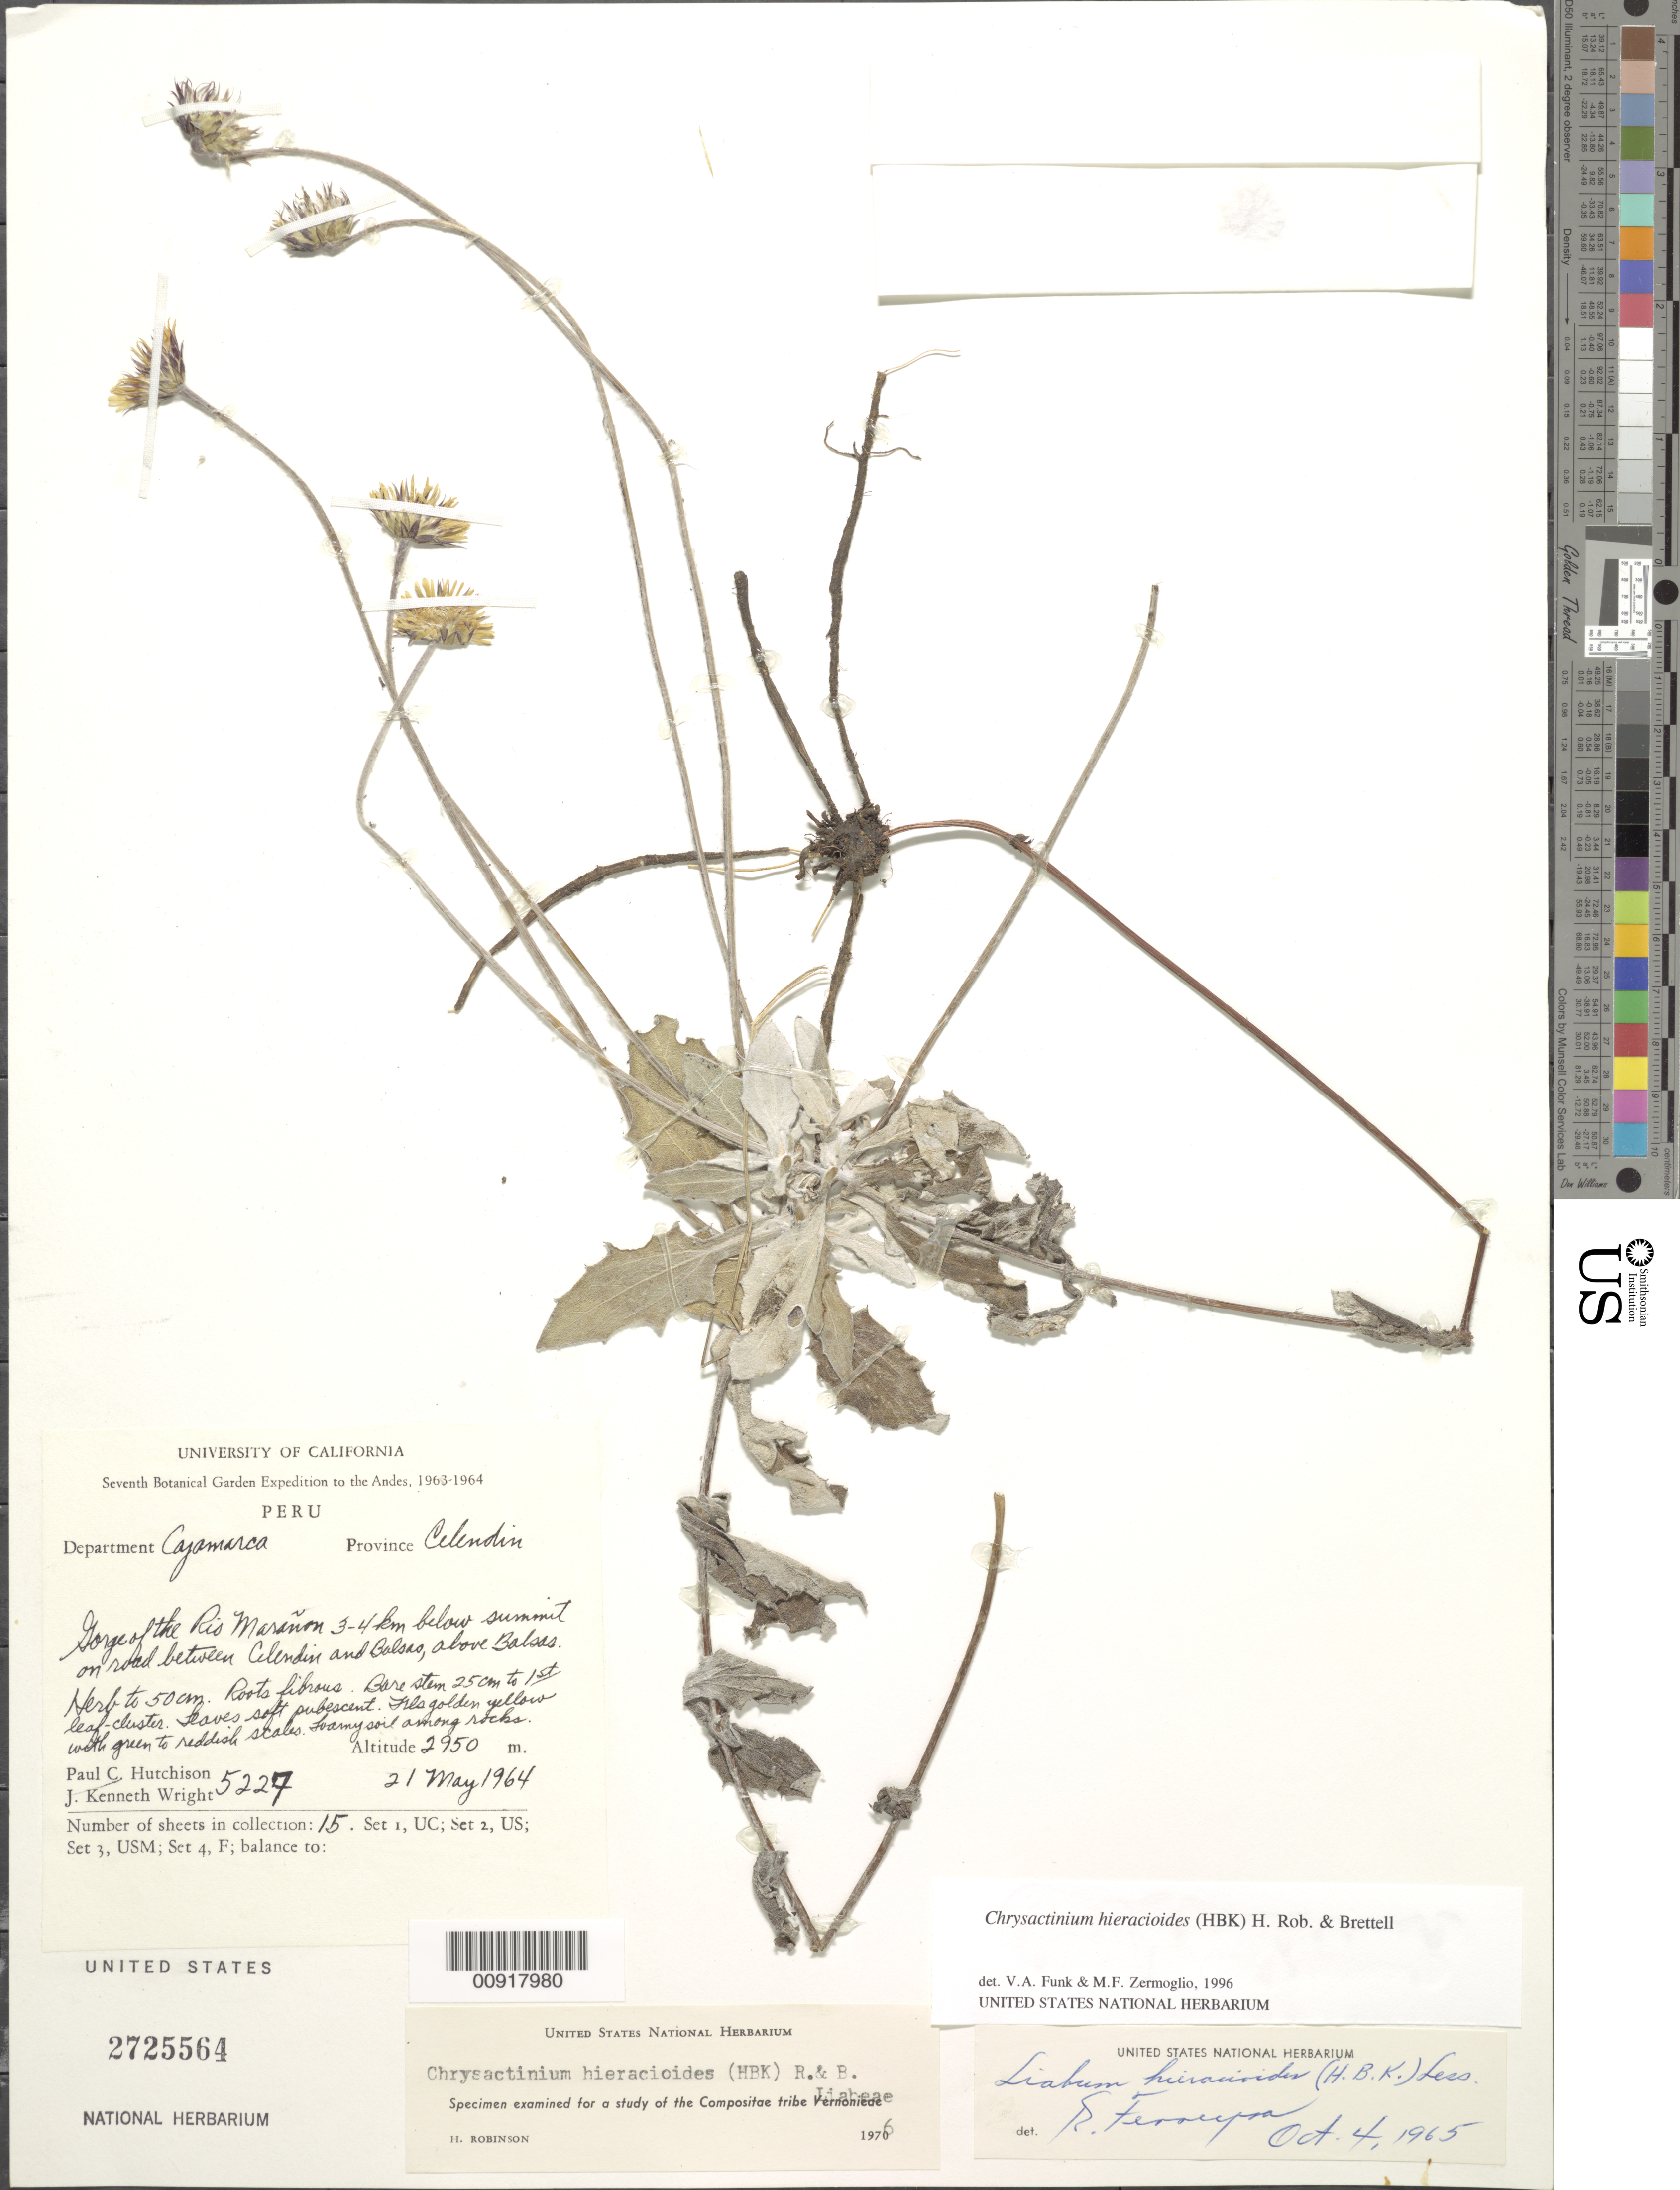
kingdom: Plantae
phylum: Tracheophyta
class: Magnoliopsida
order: Asterales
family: Asteraceae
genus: Chrysactinium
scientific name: Chrysactinium hieracioides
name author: (Kunth) H. Rob. & Brettell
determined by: Funk, V. A.; Zermoglio, M. F.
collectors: P. C. Hutchison & J. K. Wright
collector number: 5227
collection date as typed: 21 May 1964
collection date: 1964-05-21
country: Peru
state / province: Cajamarca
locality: Prov. Celedin, Dpto Cajamarca, gorge of the Rio Marañon 3-4 km below summit on road between Celendin & Balsas, above Balsas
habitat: Loamy soil among rocks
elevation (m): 2950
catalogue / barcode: US 2725564